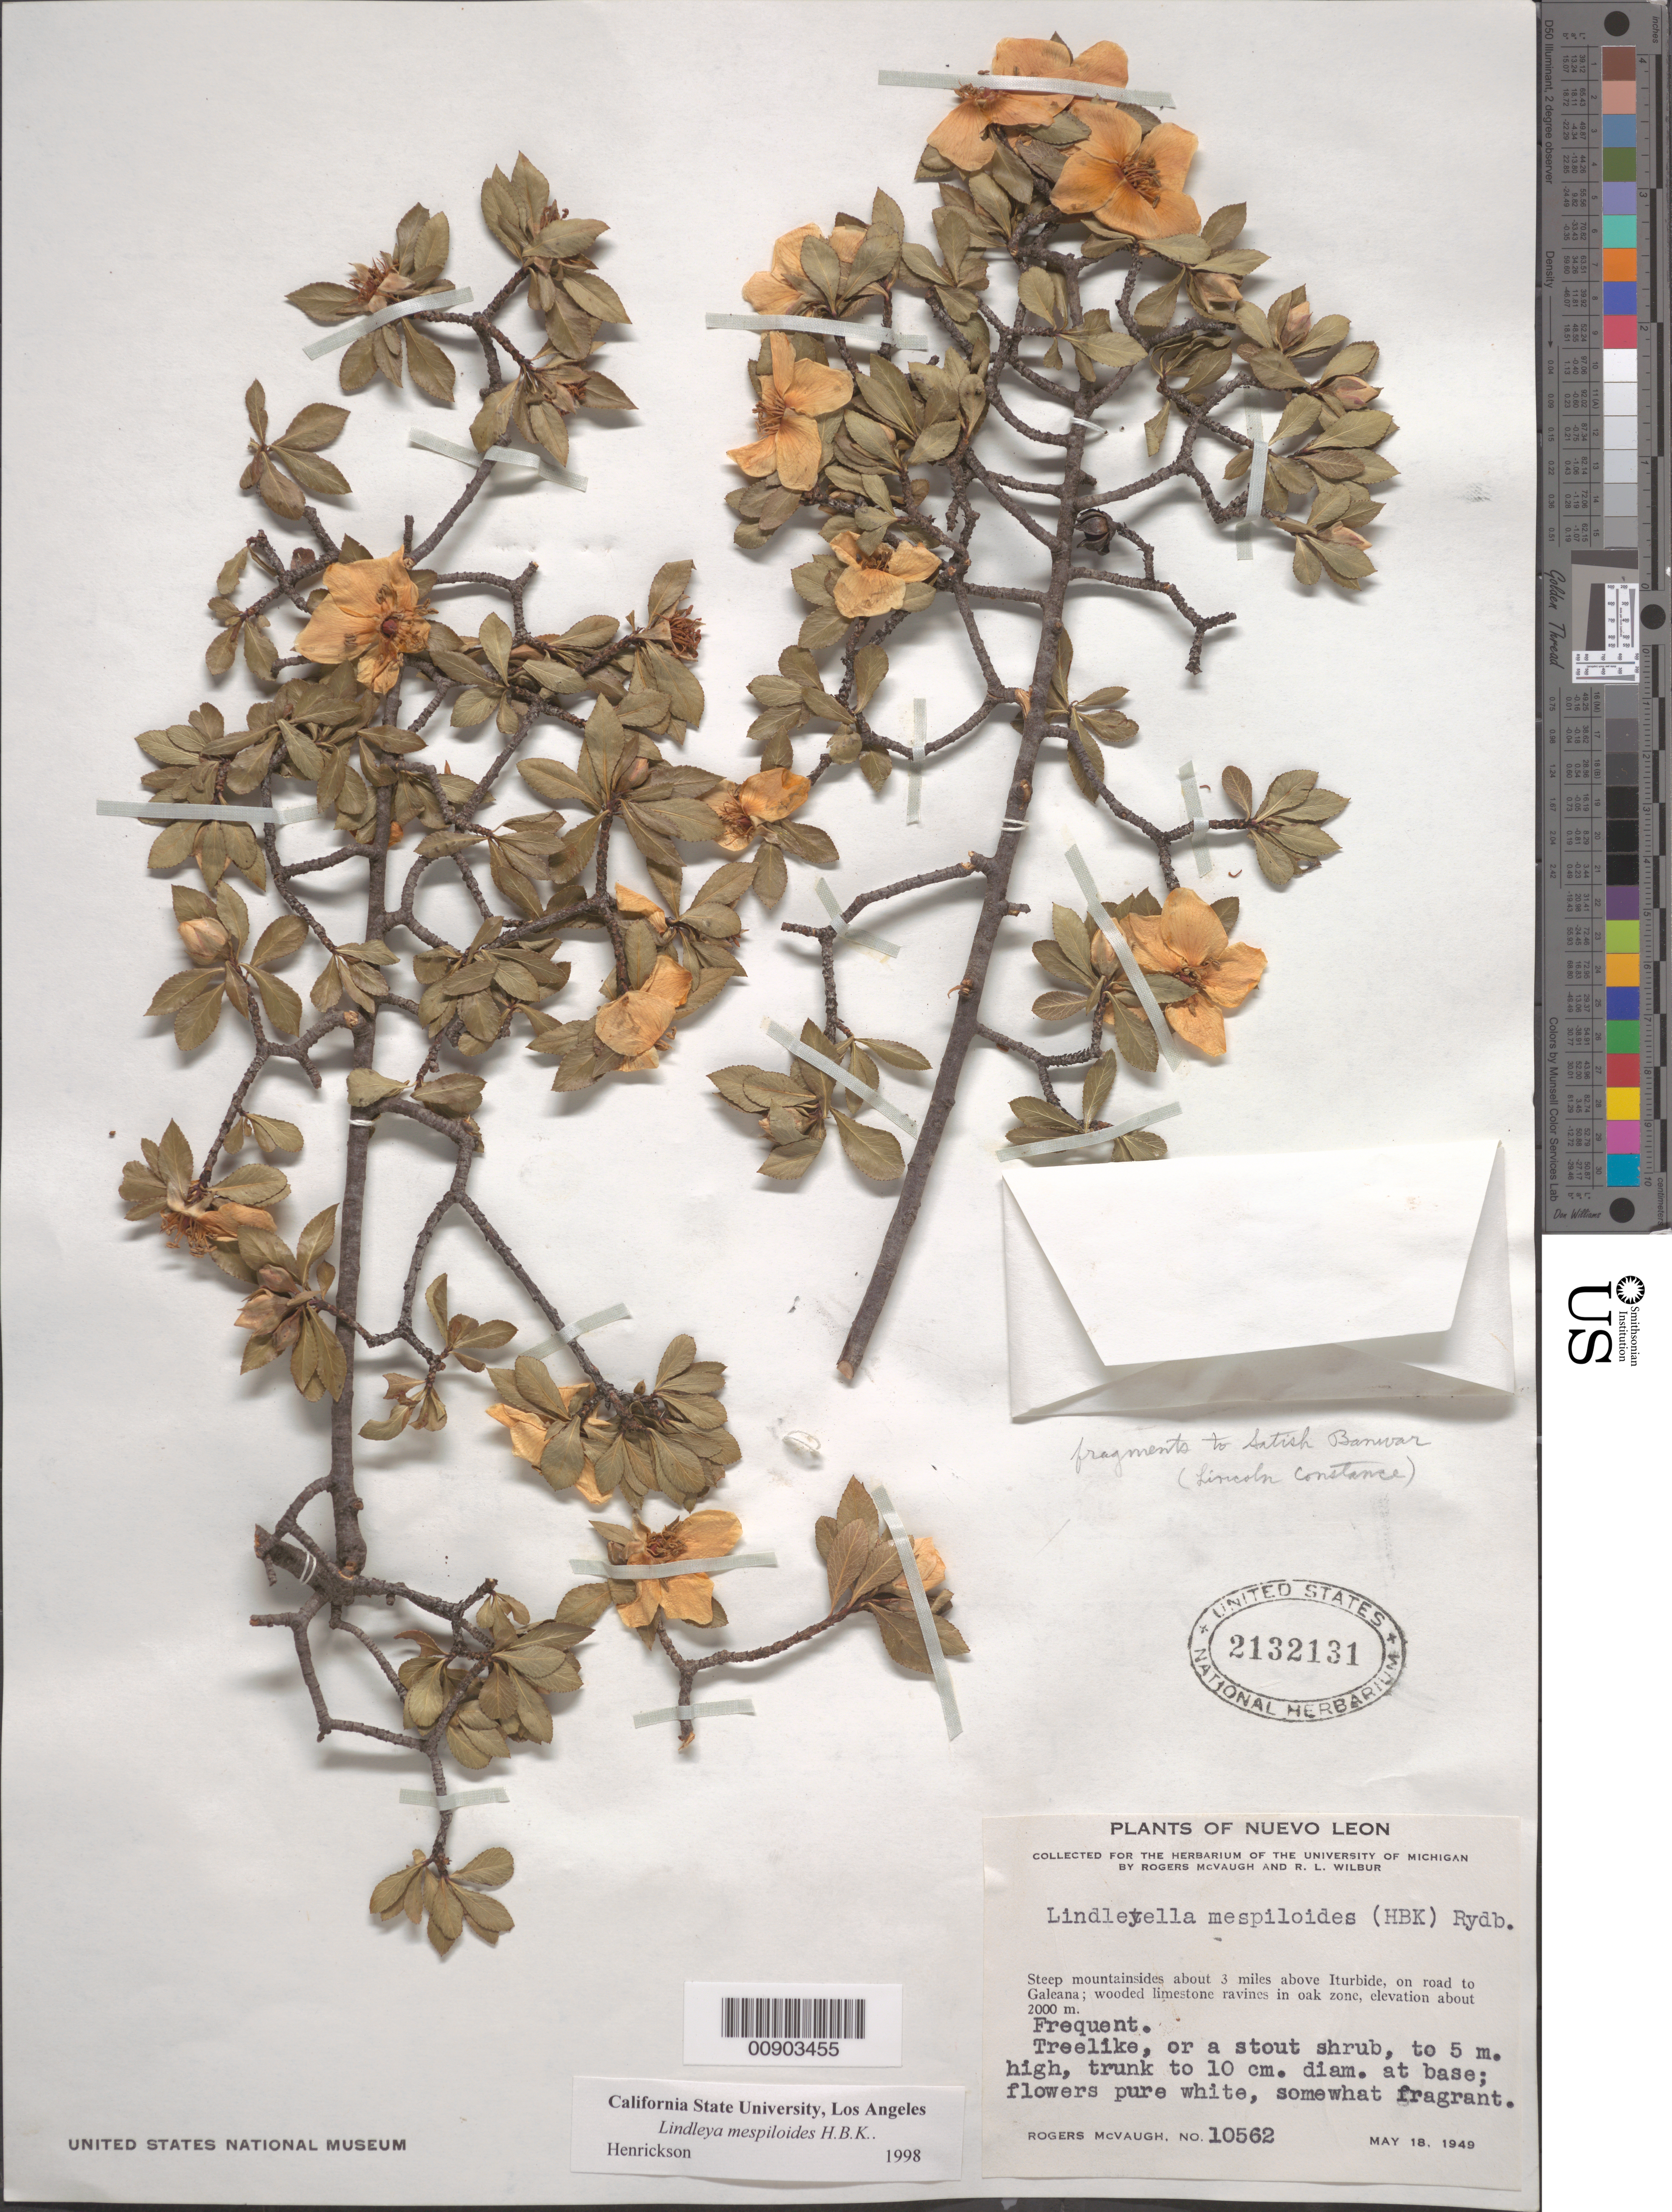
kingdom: Plantae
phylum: Tracheophyta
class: Magnoliopsida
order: Rosales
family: Rosaceae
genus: Lindleya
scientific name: Lindleya mespiloides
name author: Kunth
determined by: Henrickson, James, (CSLA), California State University at Los Angeles (UNITED STATES)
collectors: R. McVaugh & R. L. Wilbur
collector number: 10562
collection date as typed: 18 May 1949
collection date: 1949-05-18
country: Mexico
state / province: Nuevo León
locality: Steep mountainsides about 3 miles above Iturbide, on road to Galeana.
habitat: Wooded limestone ravines in oak zone.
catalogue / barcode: US 2132131